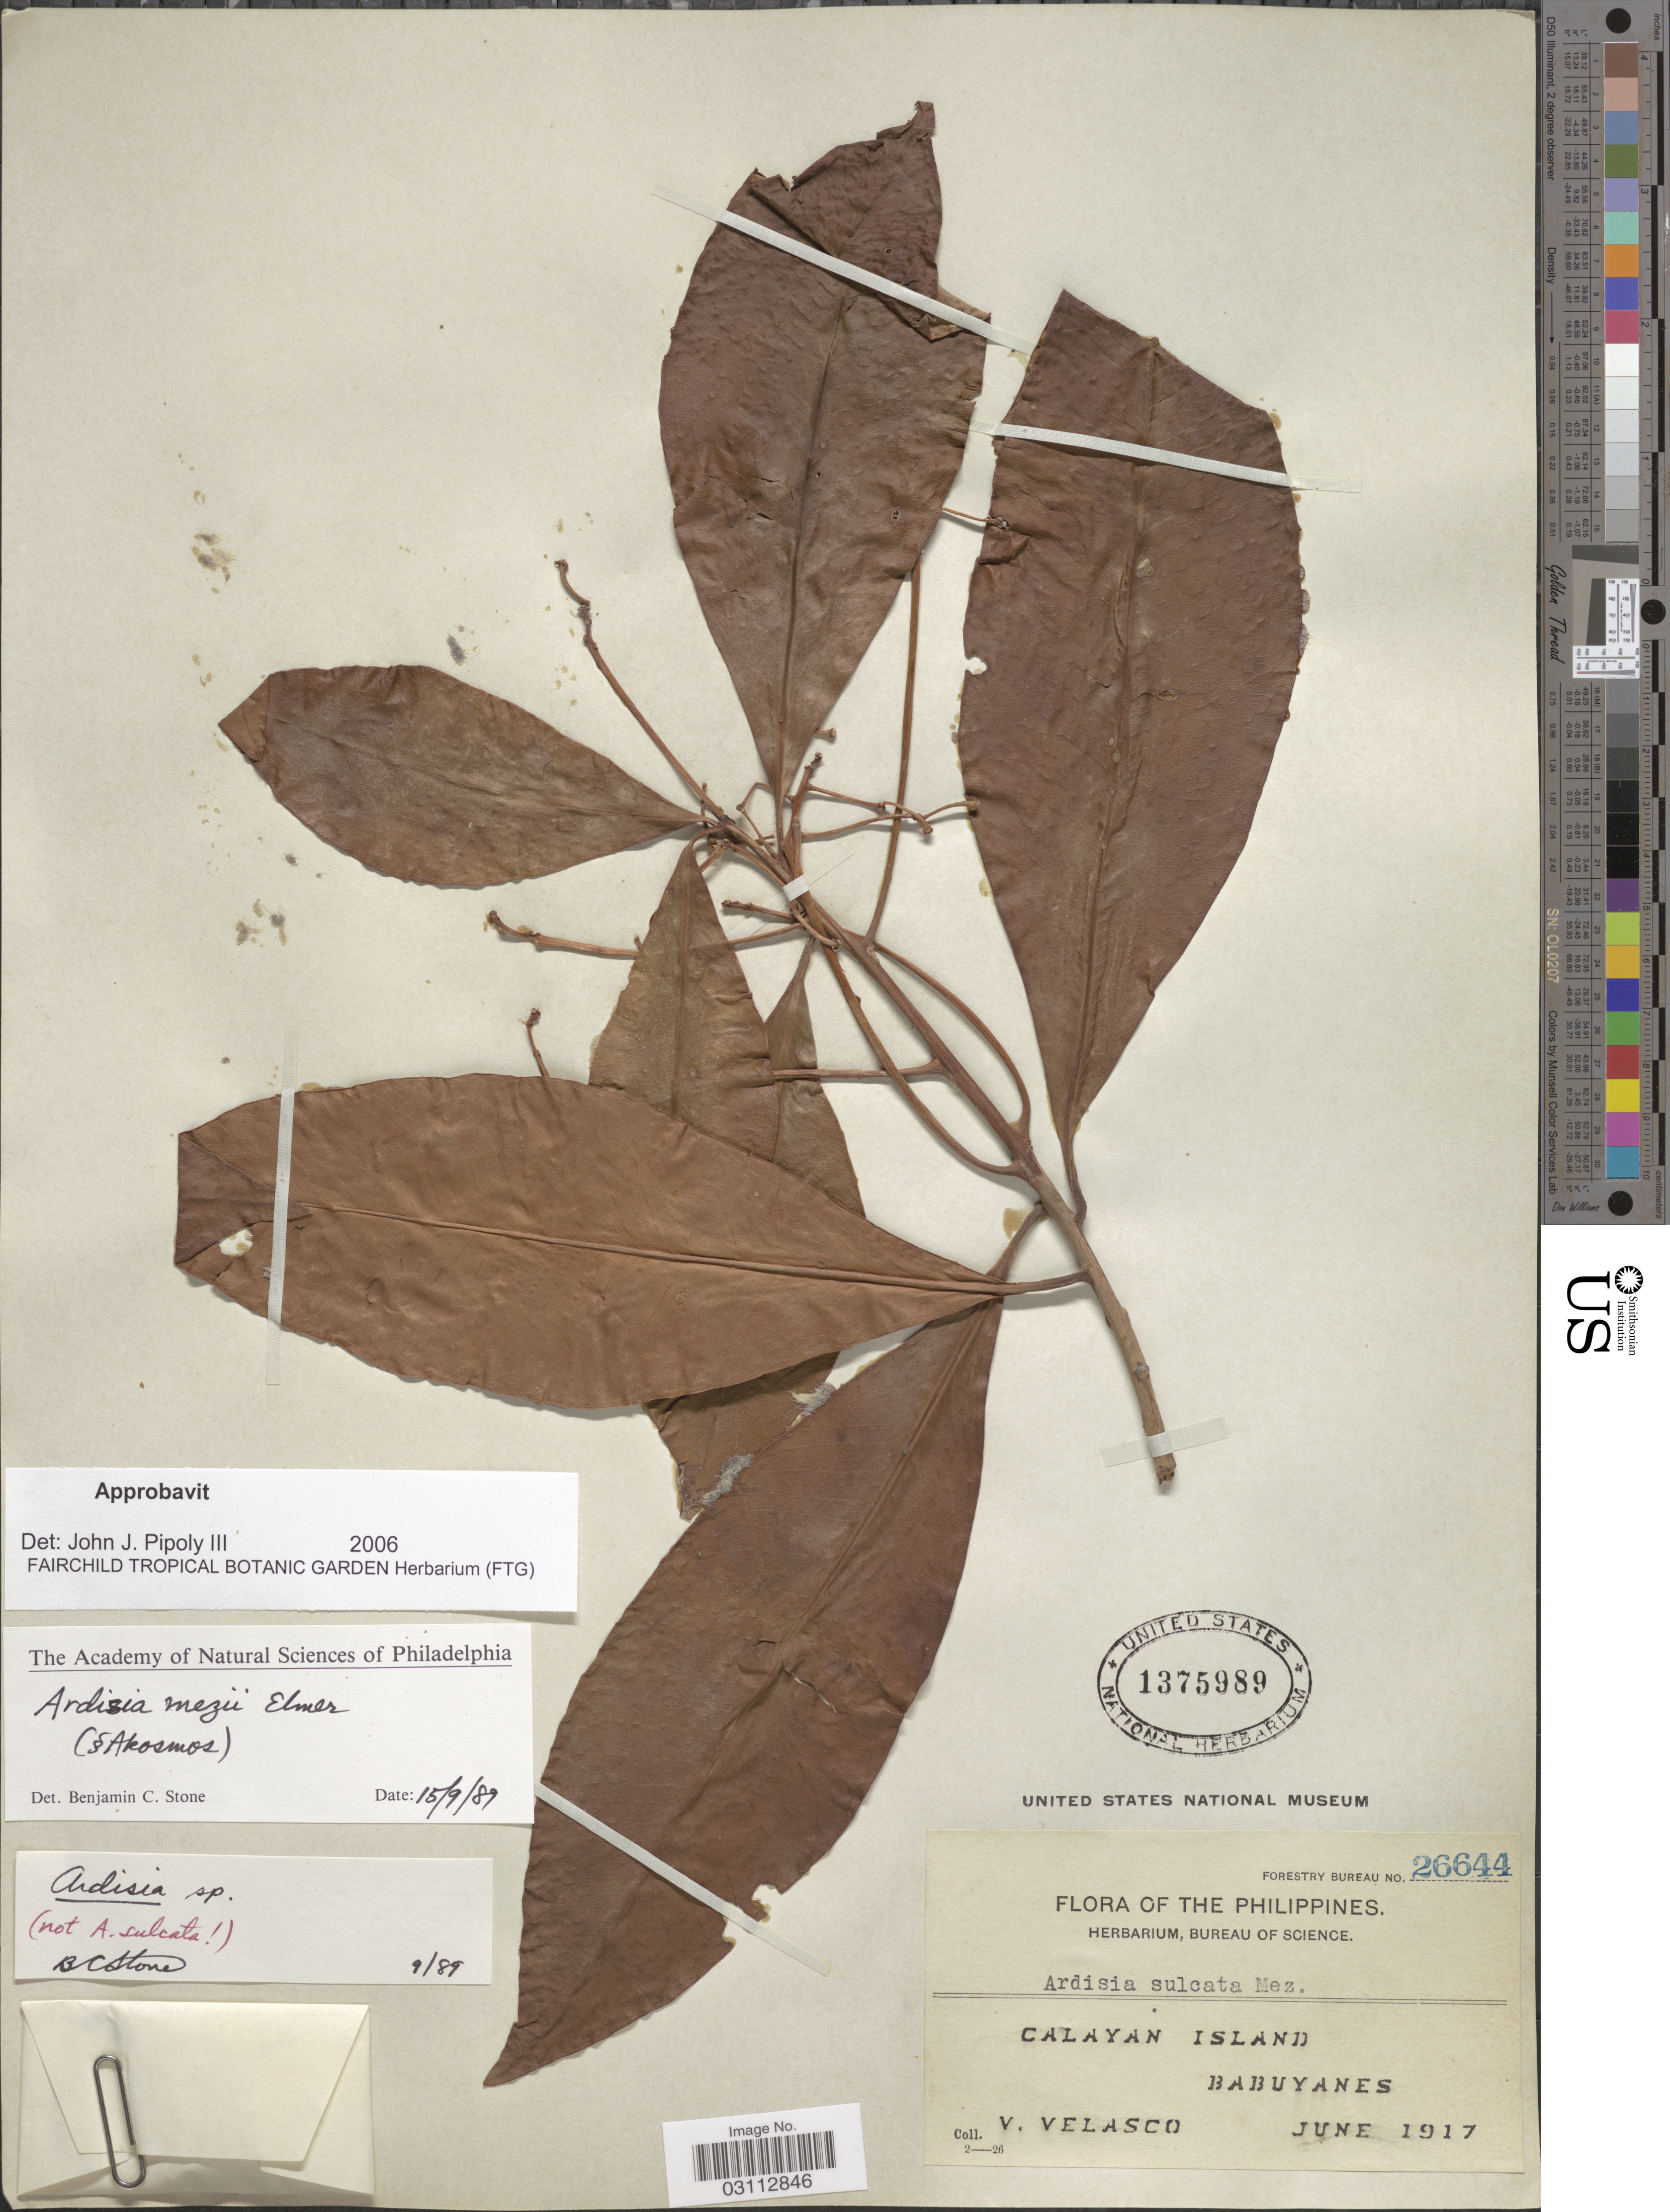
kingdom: Plantae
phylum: Tracheophyta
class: Magnoliopsida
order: Ericales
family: Primulaceae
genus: Ardisia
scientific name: Ardisia mezii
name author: Elmer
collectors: V. Velasco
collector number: Forestry Bureau 26644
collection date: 1917-06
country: Philippines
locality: Calayan Island. Babuyanes.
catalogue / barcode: US 1375989